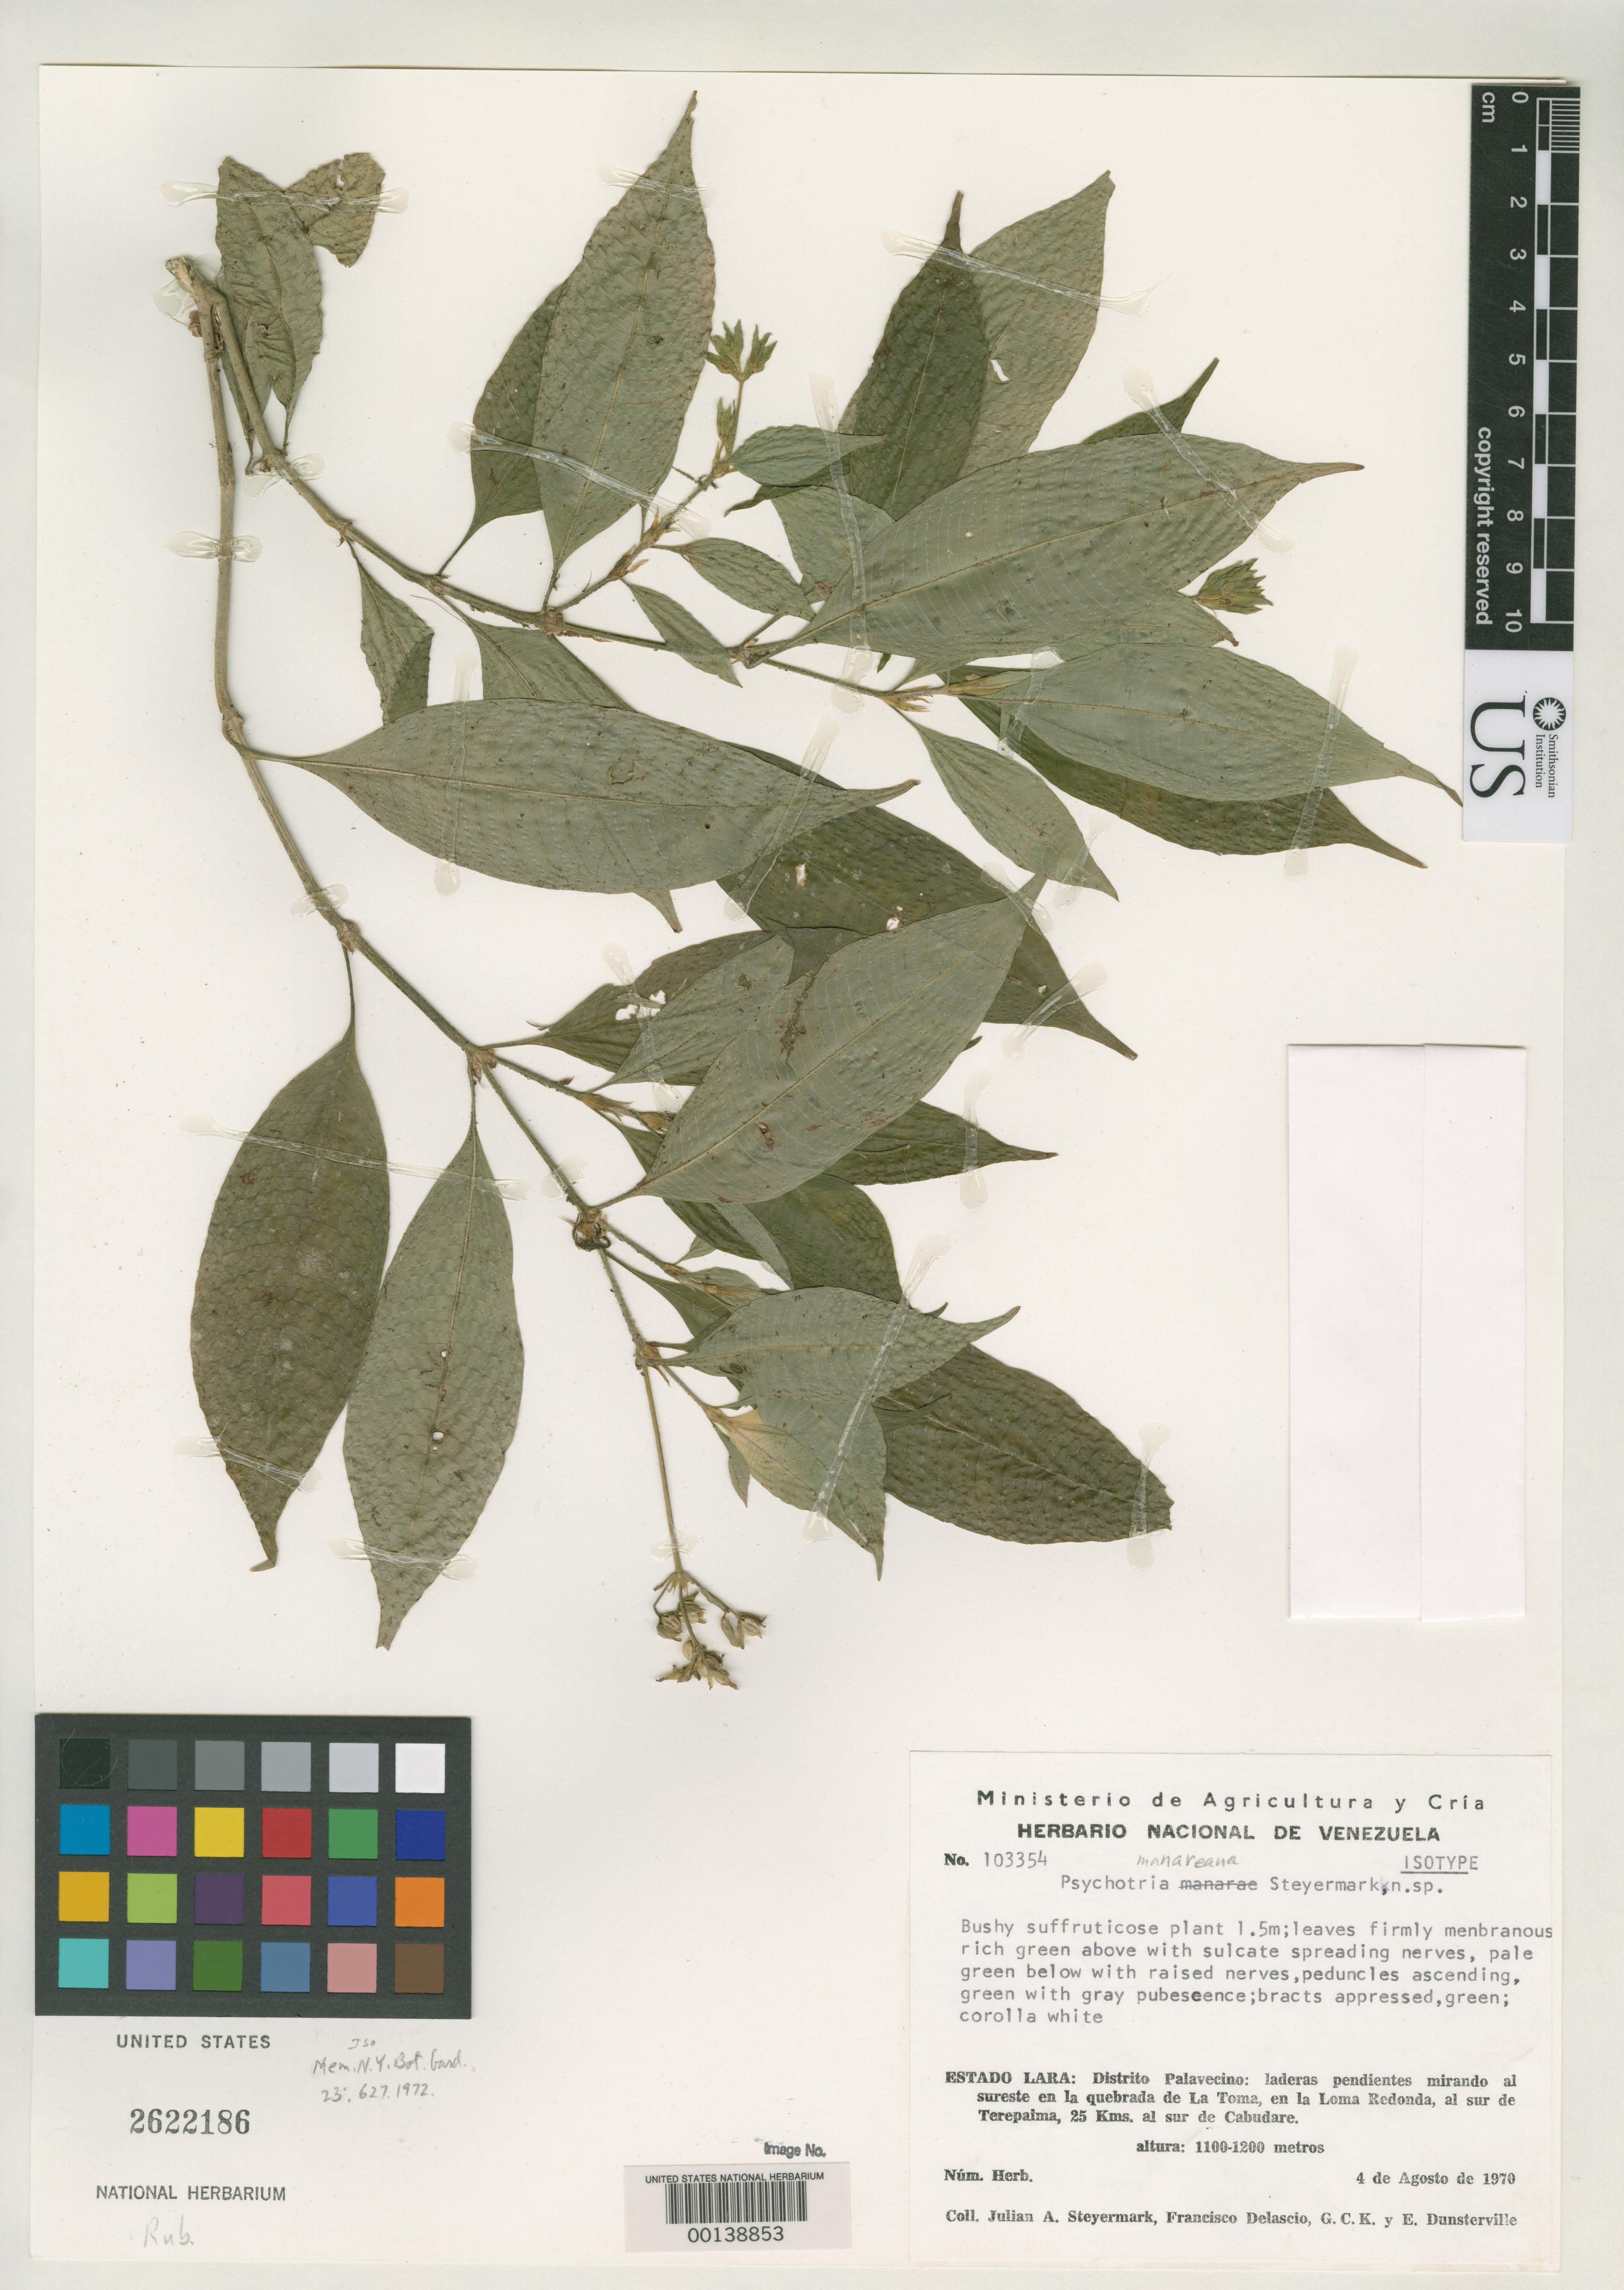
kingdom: Plantae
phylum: Tracheophyta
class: Magnoliopsida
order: Gentianales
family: Rubiaceae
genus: Psychotria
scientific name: Psychotria manaraena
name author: Steyerm.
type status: Isotype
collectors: J. Steyermark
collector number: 103354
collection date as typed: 04 Aug 1970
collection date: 1970-08-04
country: Venezuela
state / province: Lara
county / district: Palavecino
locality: La Loma Redonda, south of Terepaima.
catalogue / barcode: US 2622186